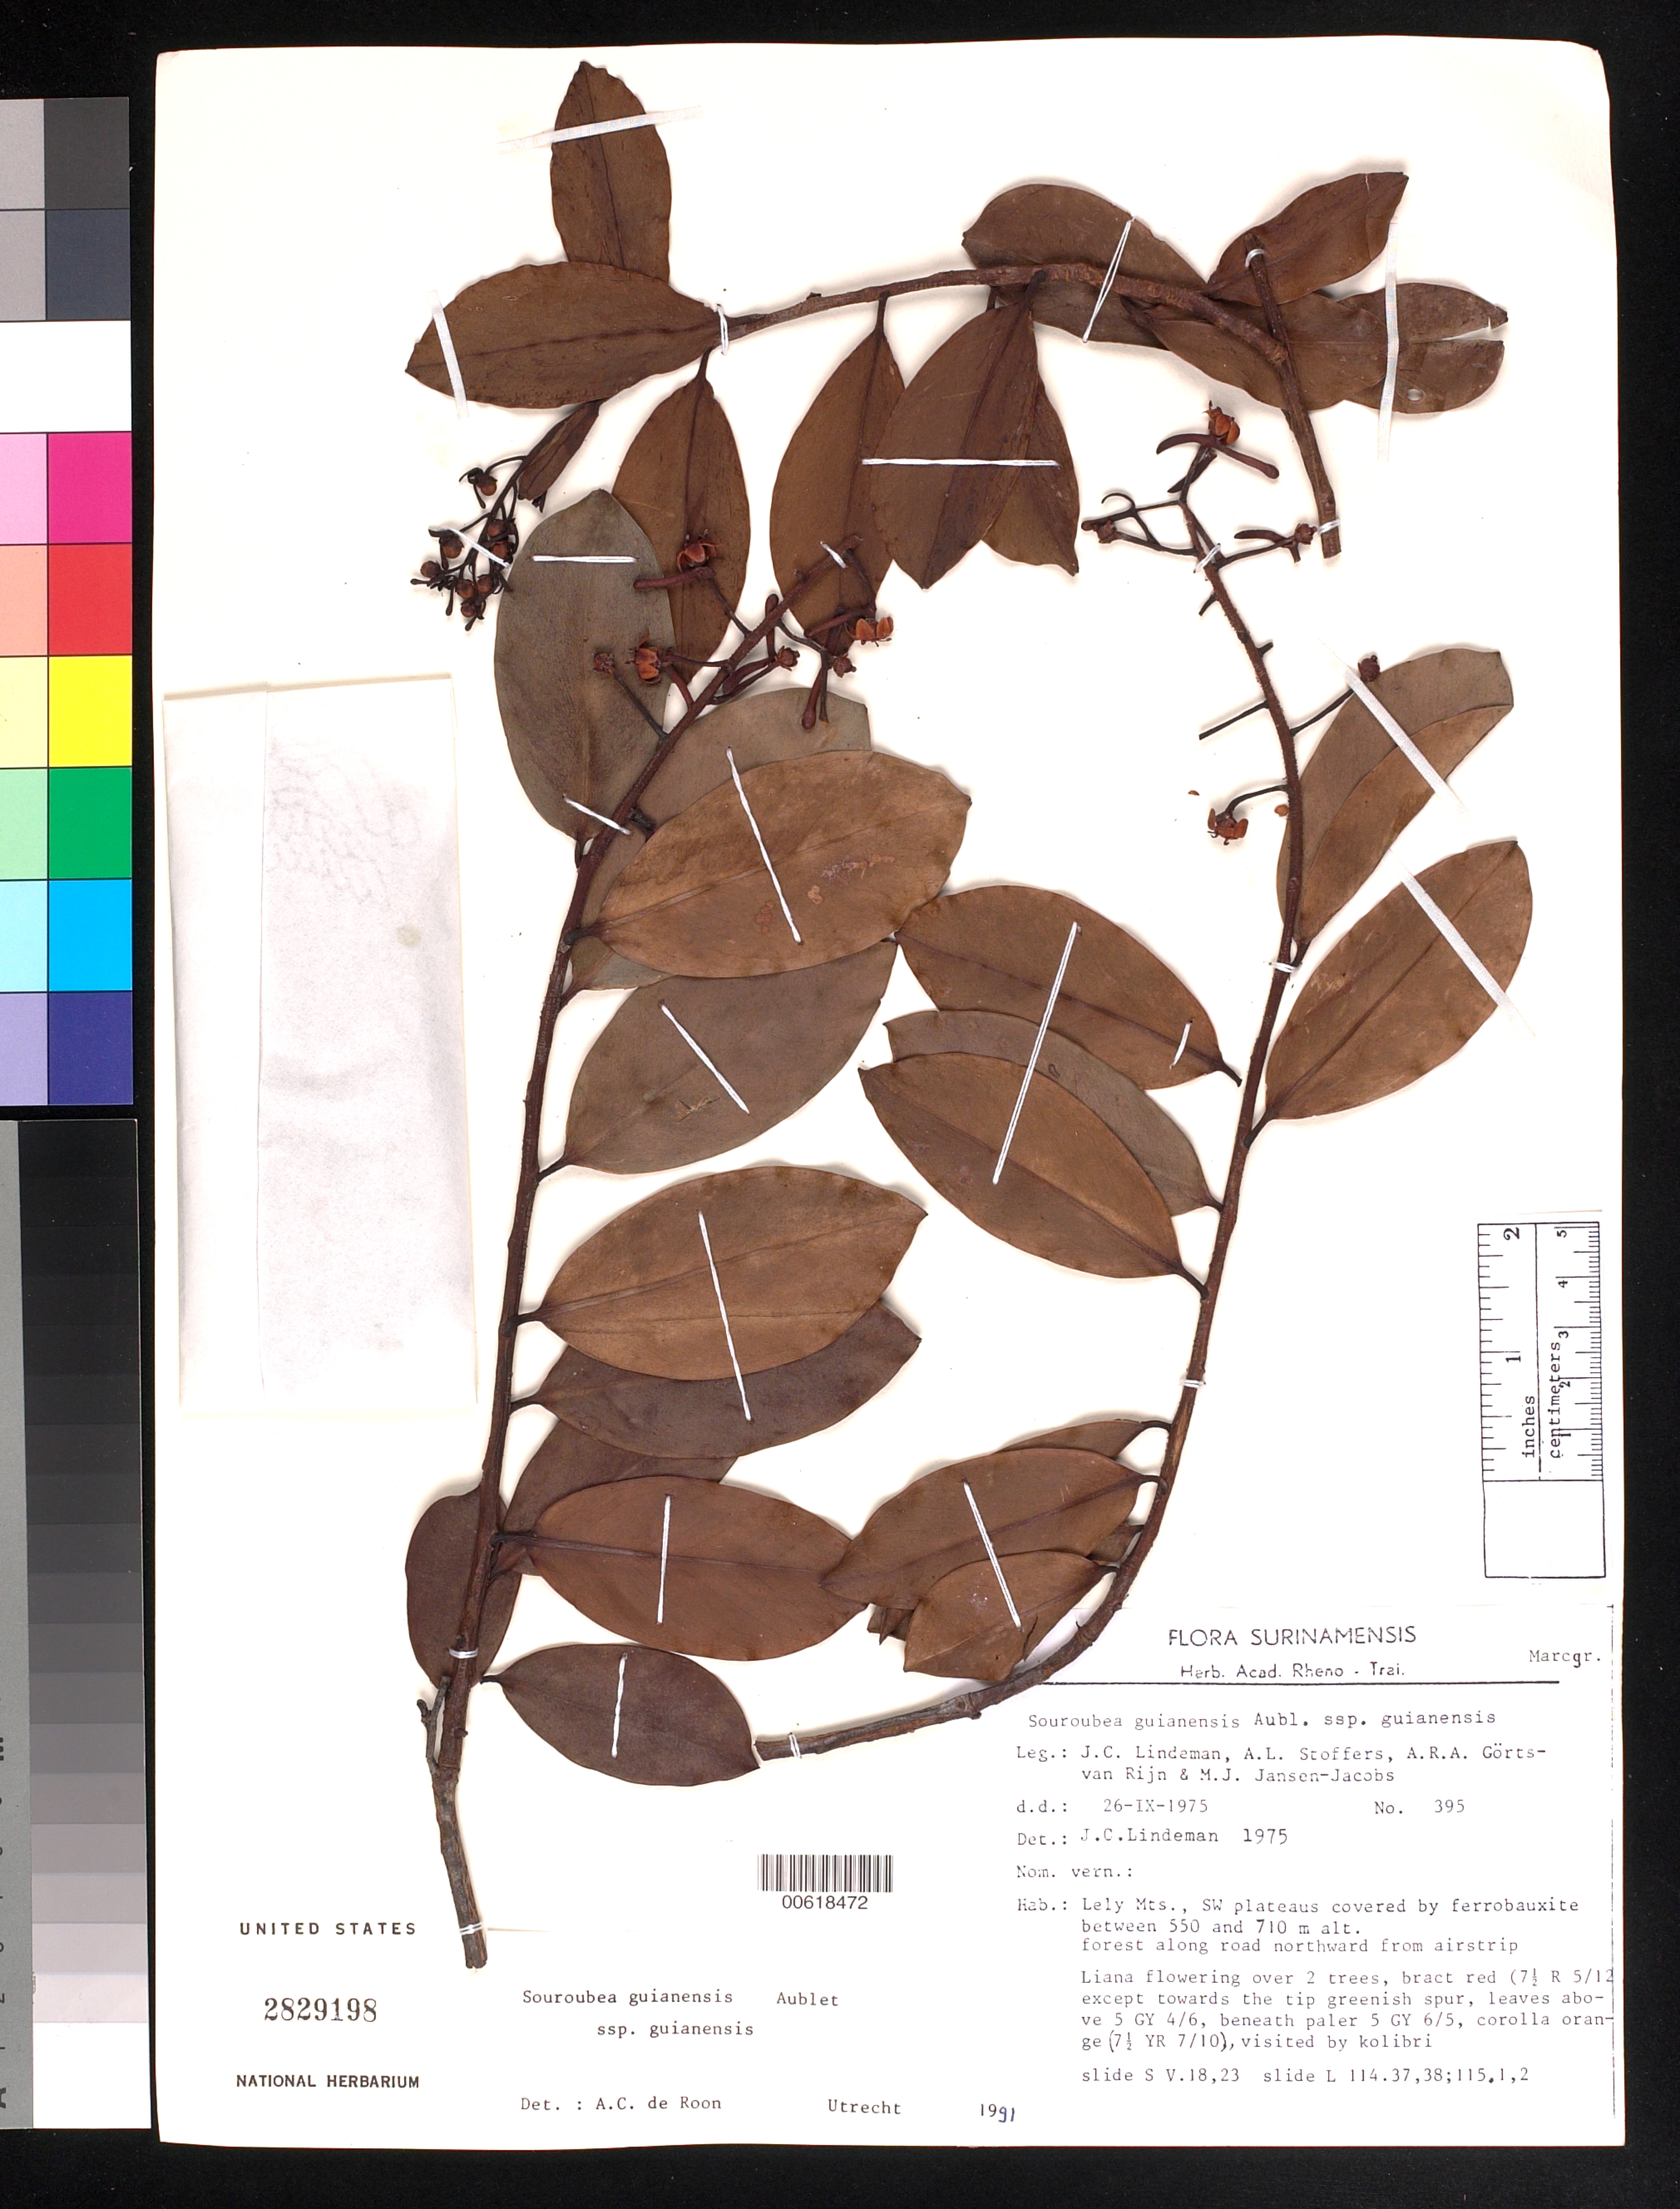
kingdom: Plantae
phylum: Tracheophyta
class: Magnoliopsida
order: Ericales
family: Marcgraviaceae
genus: Souroubea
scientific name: Souroubea guianensis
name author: Aubl.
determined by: de Roon, A. C.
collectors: J. C. Lindeman, A. Stoffers, A. .R. A. Görts-van Rijn & M. J. Jansen-Jacobs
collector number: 75 395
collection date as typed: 26-Sep-75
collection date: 1975-09-26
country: Suriname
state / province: Marowijne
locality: Lely Mts., 175 km SSE of Paramaribo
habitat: Forest along road northward from airstrip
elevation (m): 550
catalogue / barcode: US 2829198